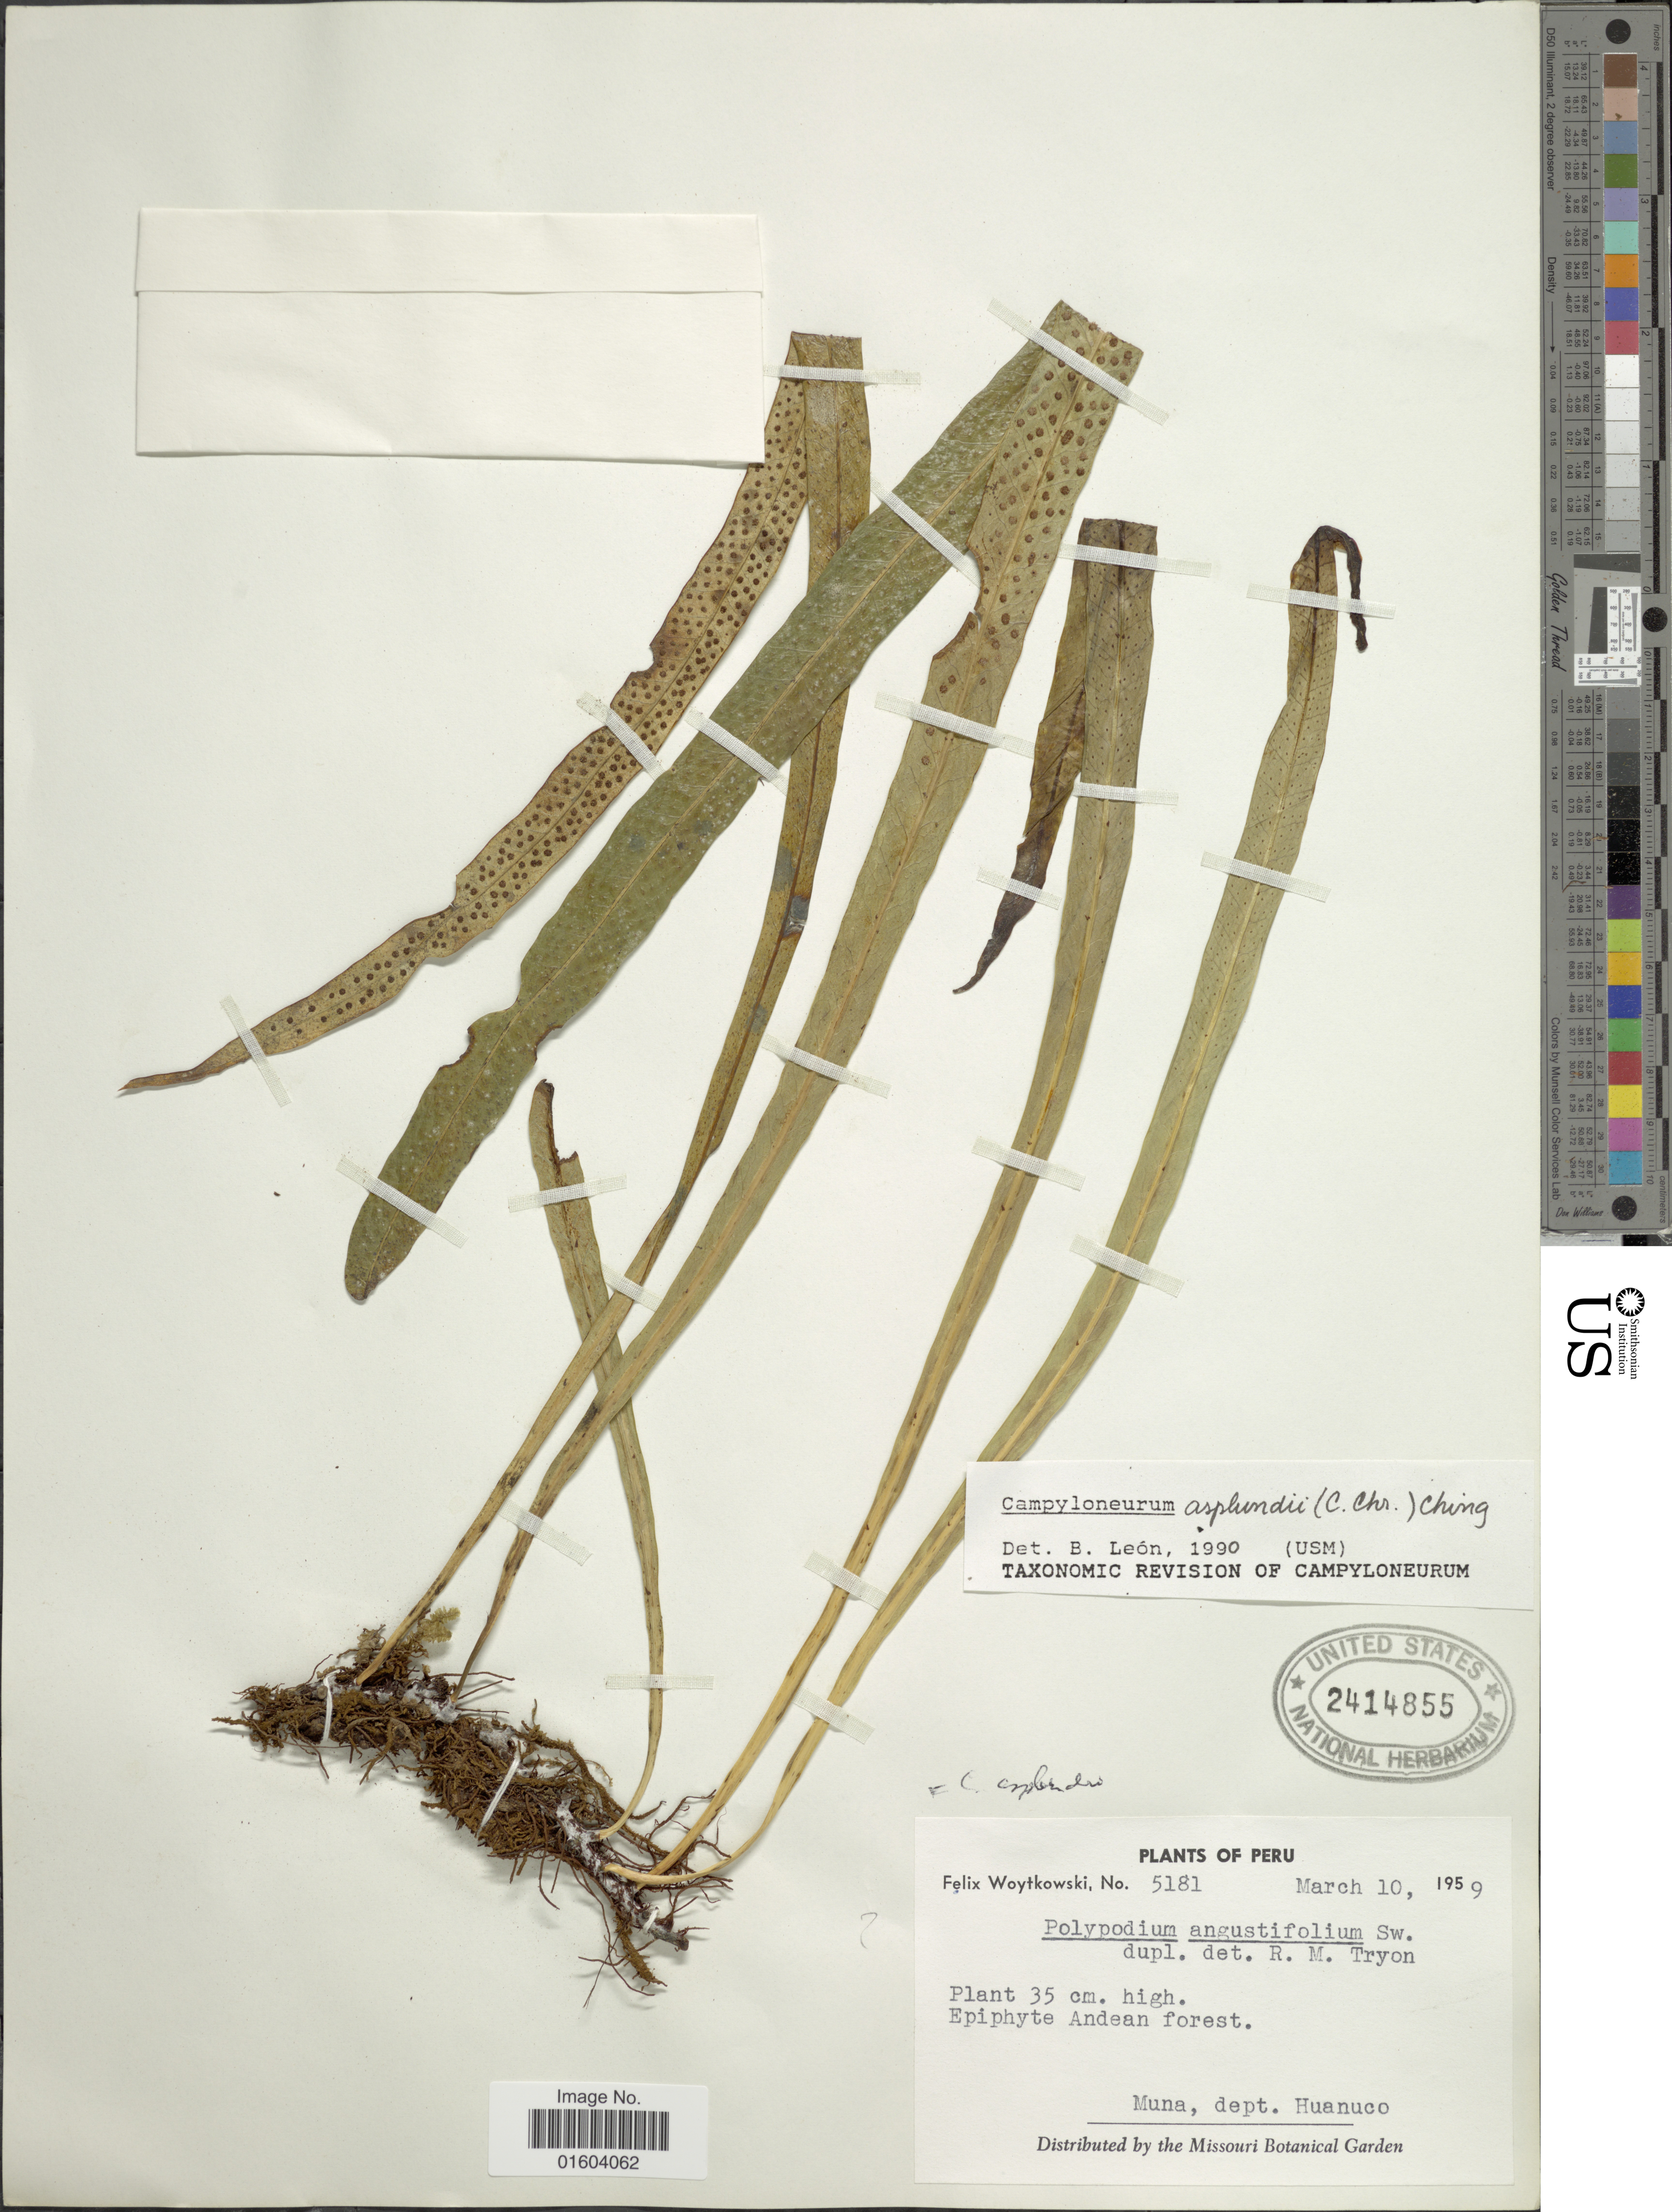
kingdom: Plantae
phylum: Tracheophyta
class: Polypodiopsida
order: Polypodiales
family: Polypodiaceae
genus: Campyloneurum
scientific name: Campyloneurum asplundii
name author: (C. Chr.) Ching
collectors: F. Woytkowski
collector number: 5181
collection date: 1959-03-10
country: Peru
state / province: Huánuco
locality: Peru, Muna, dept. Huanuco.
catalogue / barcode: US 2414855